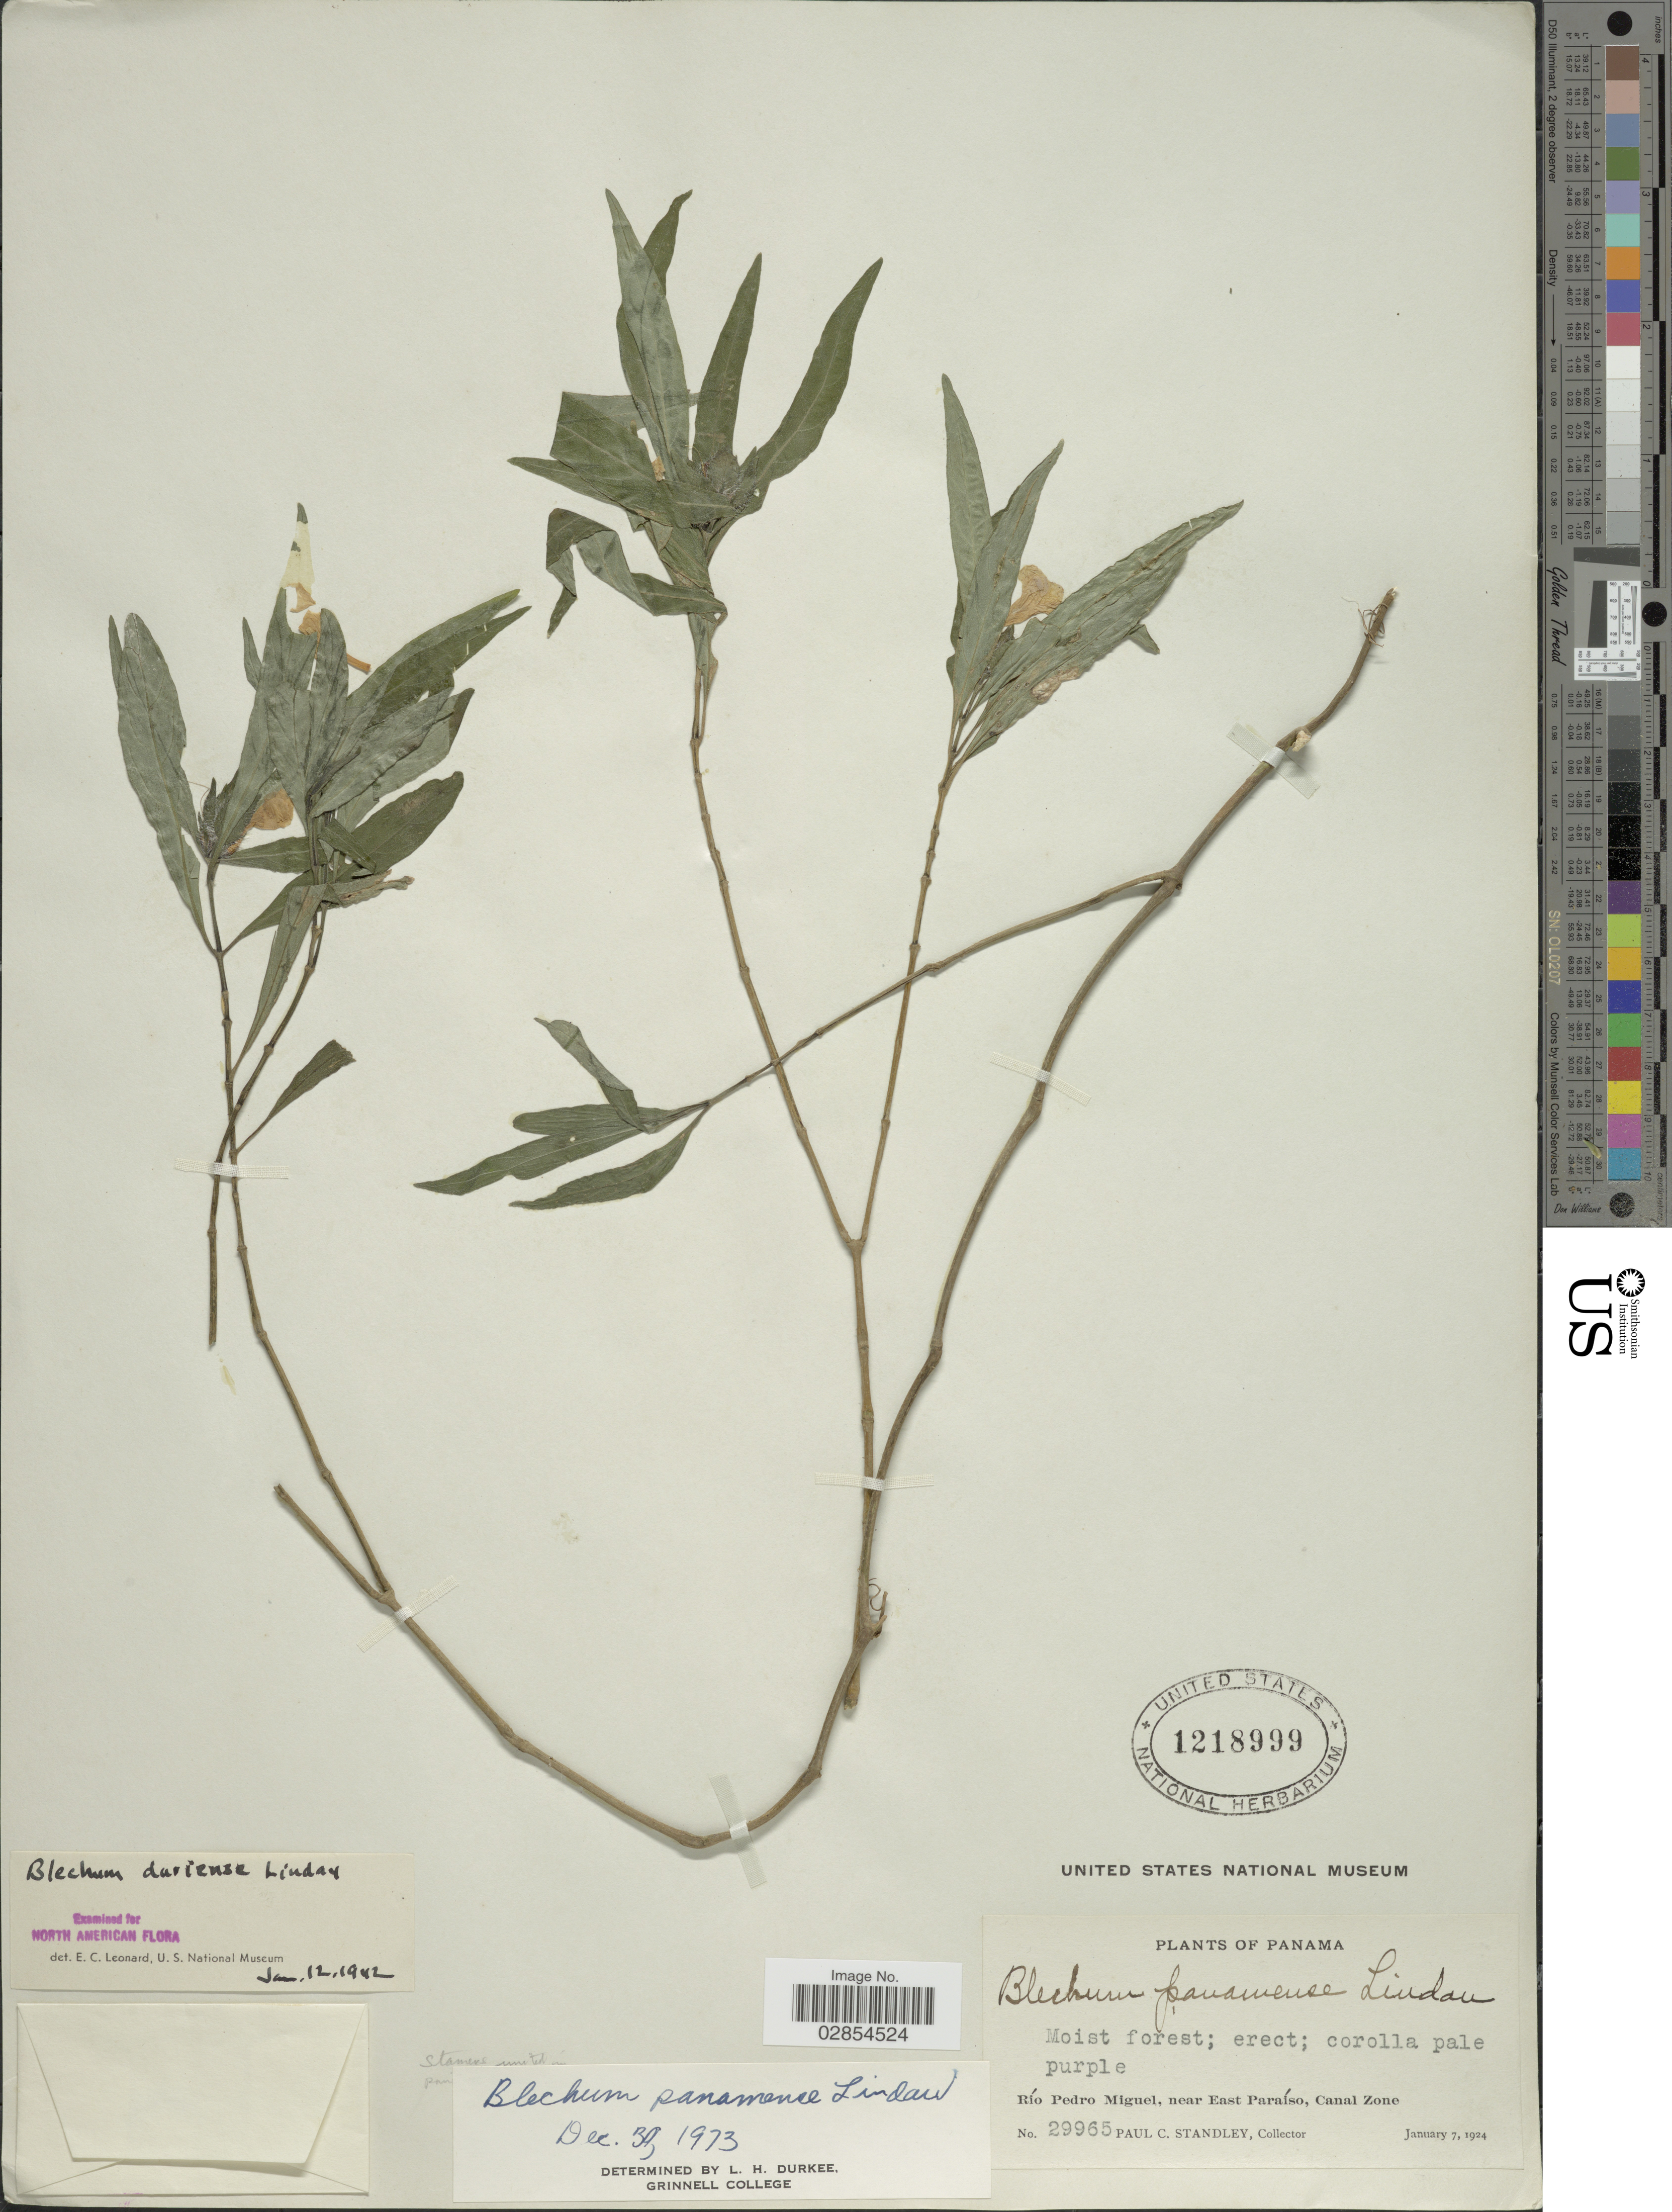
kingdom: Plantae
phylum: Tracheophyta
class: Magnoliopsida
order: Lamiales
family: Acanthaceae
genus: Blechum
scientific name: Blechum panamense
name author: Lindau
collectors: P. C. Standley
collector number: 29965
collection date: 1924-01-07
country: Panama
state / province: Colón / Panamá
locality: Río Pedro Miguel, near East Paraíso, Canal Zone.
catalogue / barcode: US 1218999